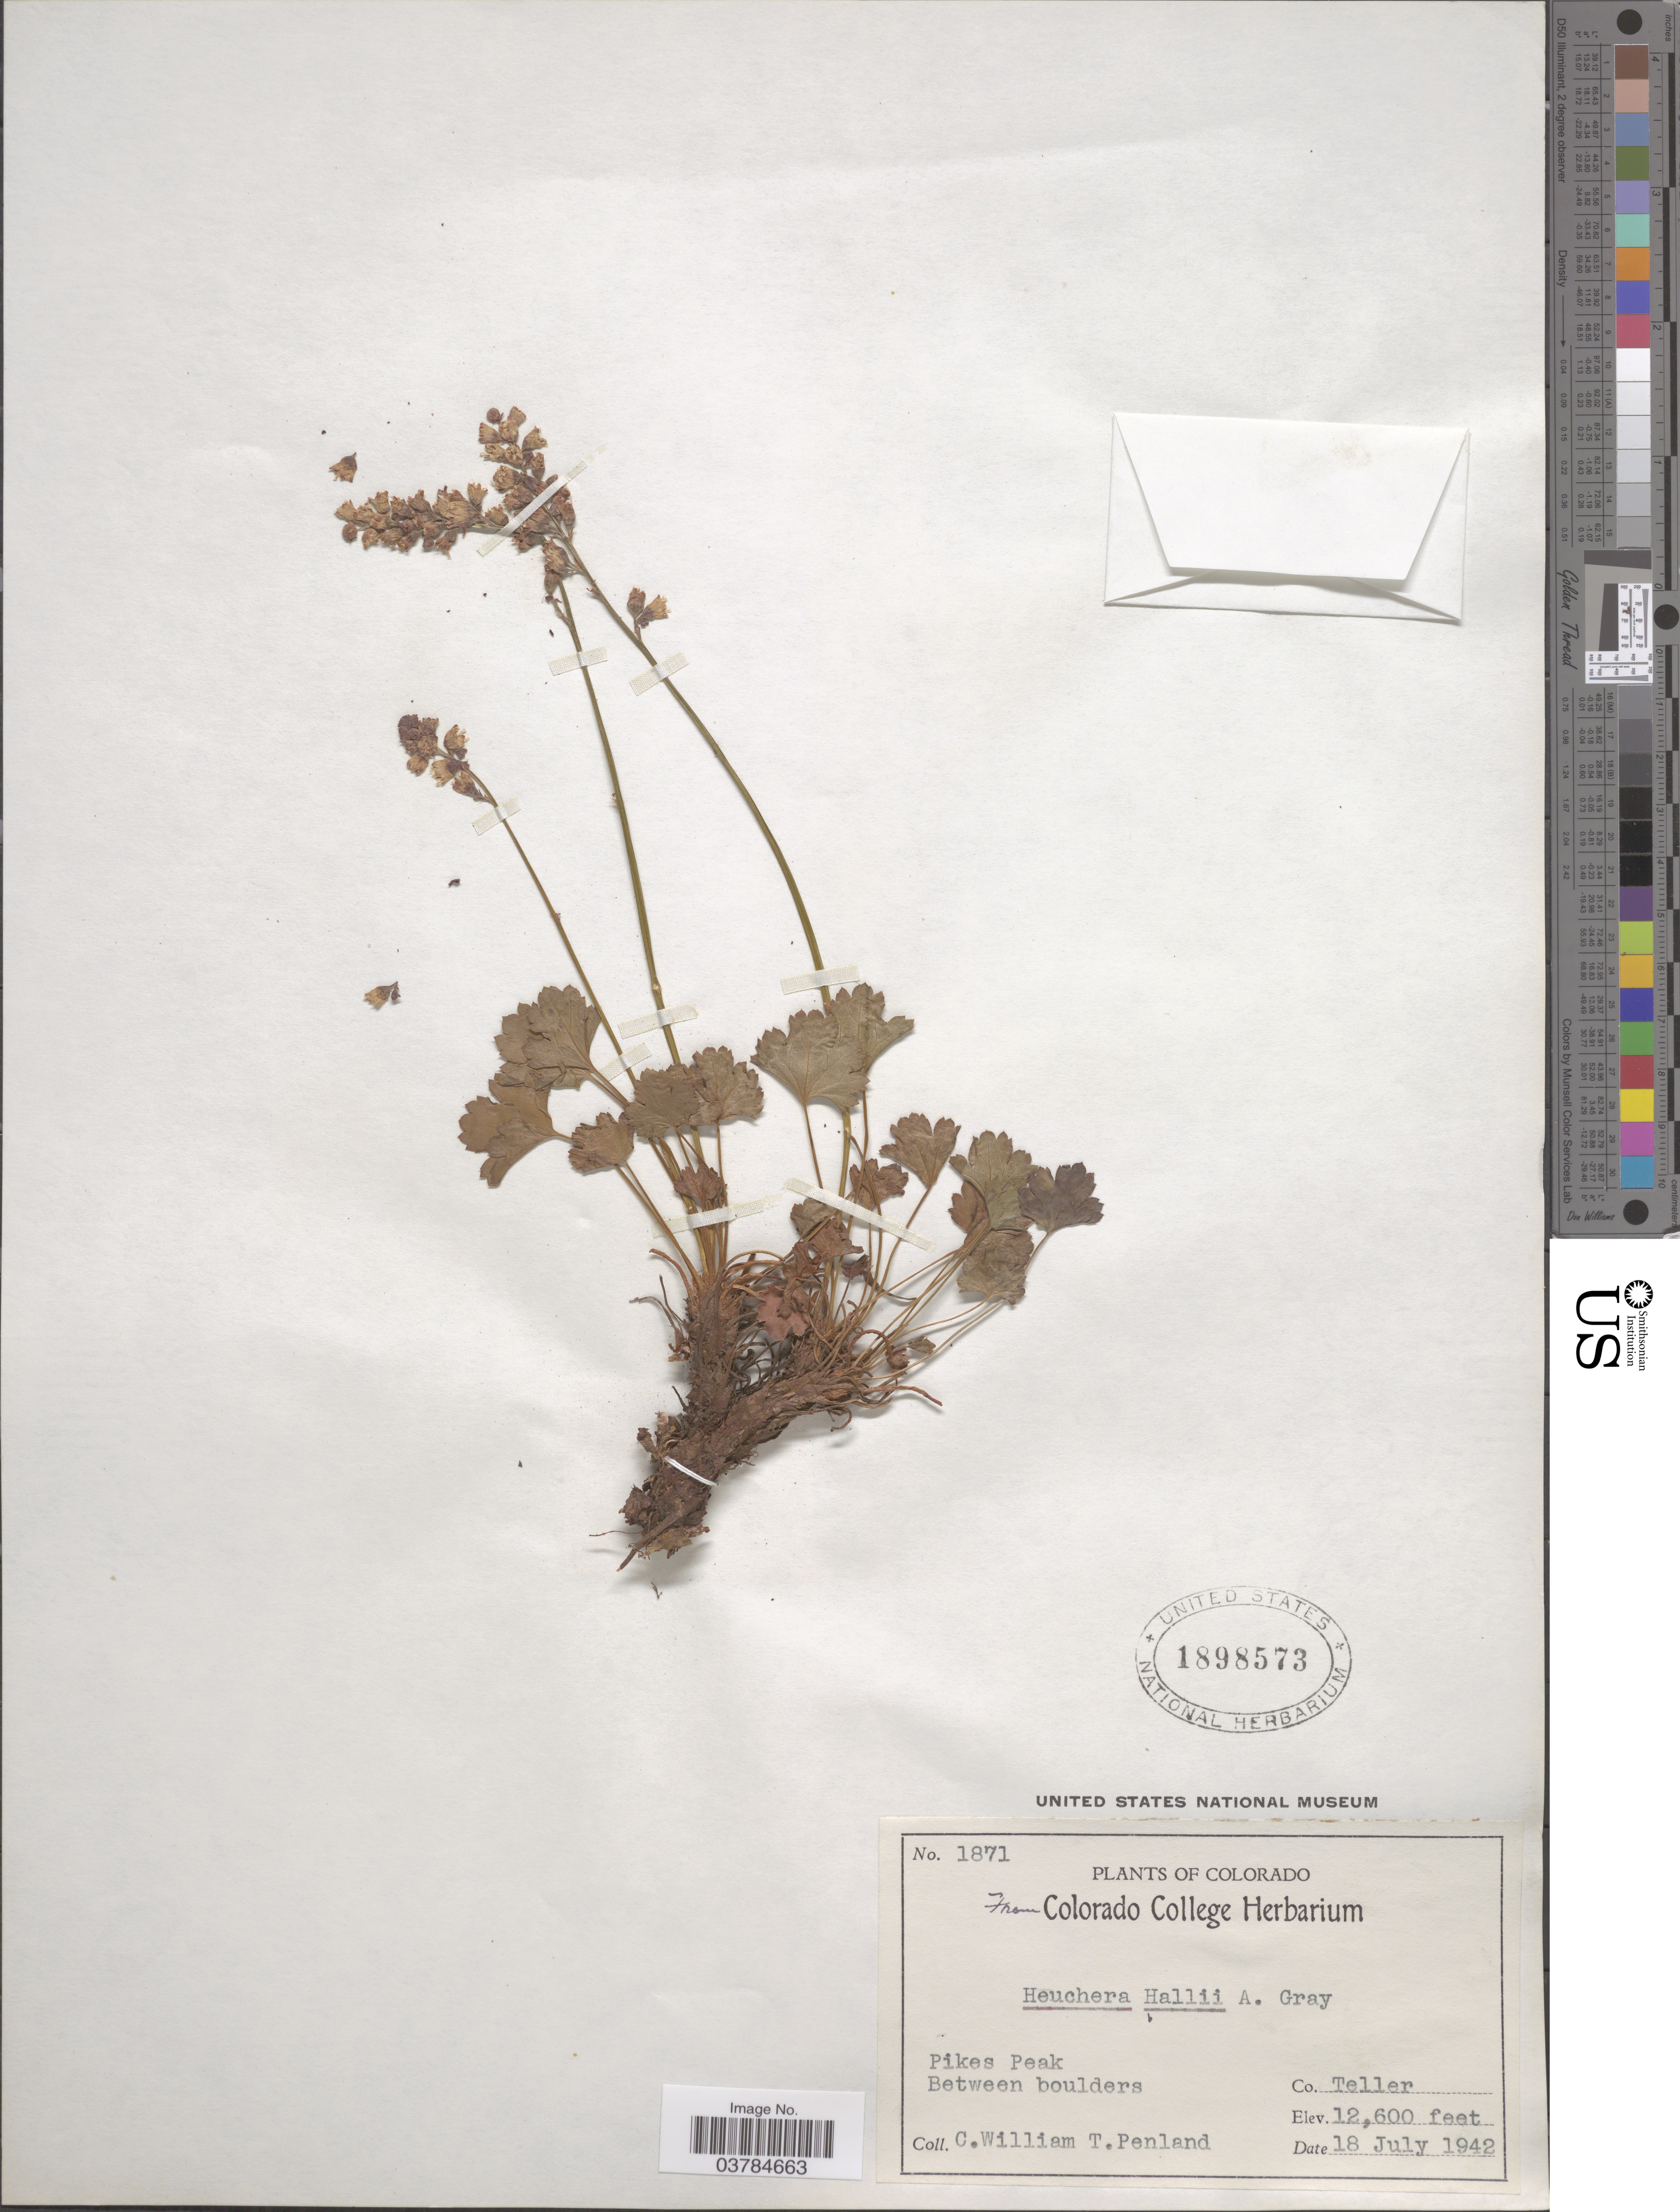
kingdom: Plantae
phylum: Tracheophyta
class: Magnoliopsida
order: Saxifragales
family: Saxifragaceae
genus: Heuchera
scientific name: Heuchera hallii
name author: A. Gray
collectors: C. W. Penland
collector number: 1871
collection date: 1942-07-18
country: United States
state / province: Colorado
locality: Pikes Peak. Between boulder. Co. Teller.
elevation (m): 3840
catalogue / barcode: US 1898573